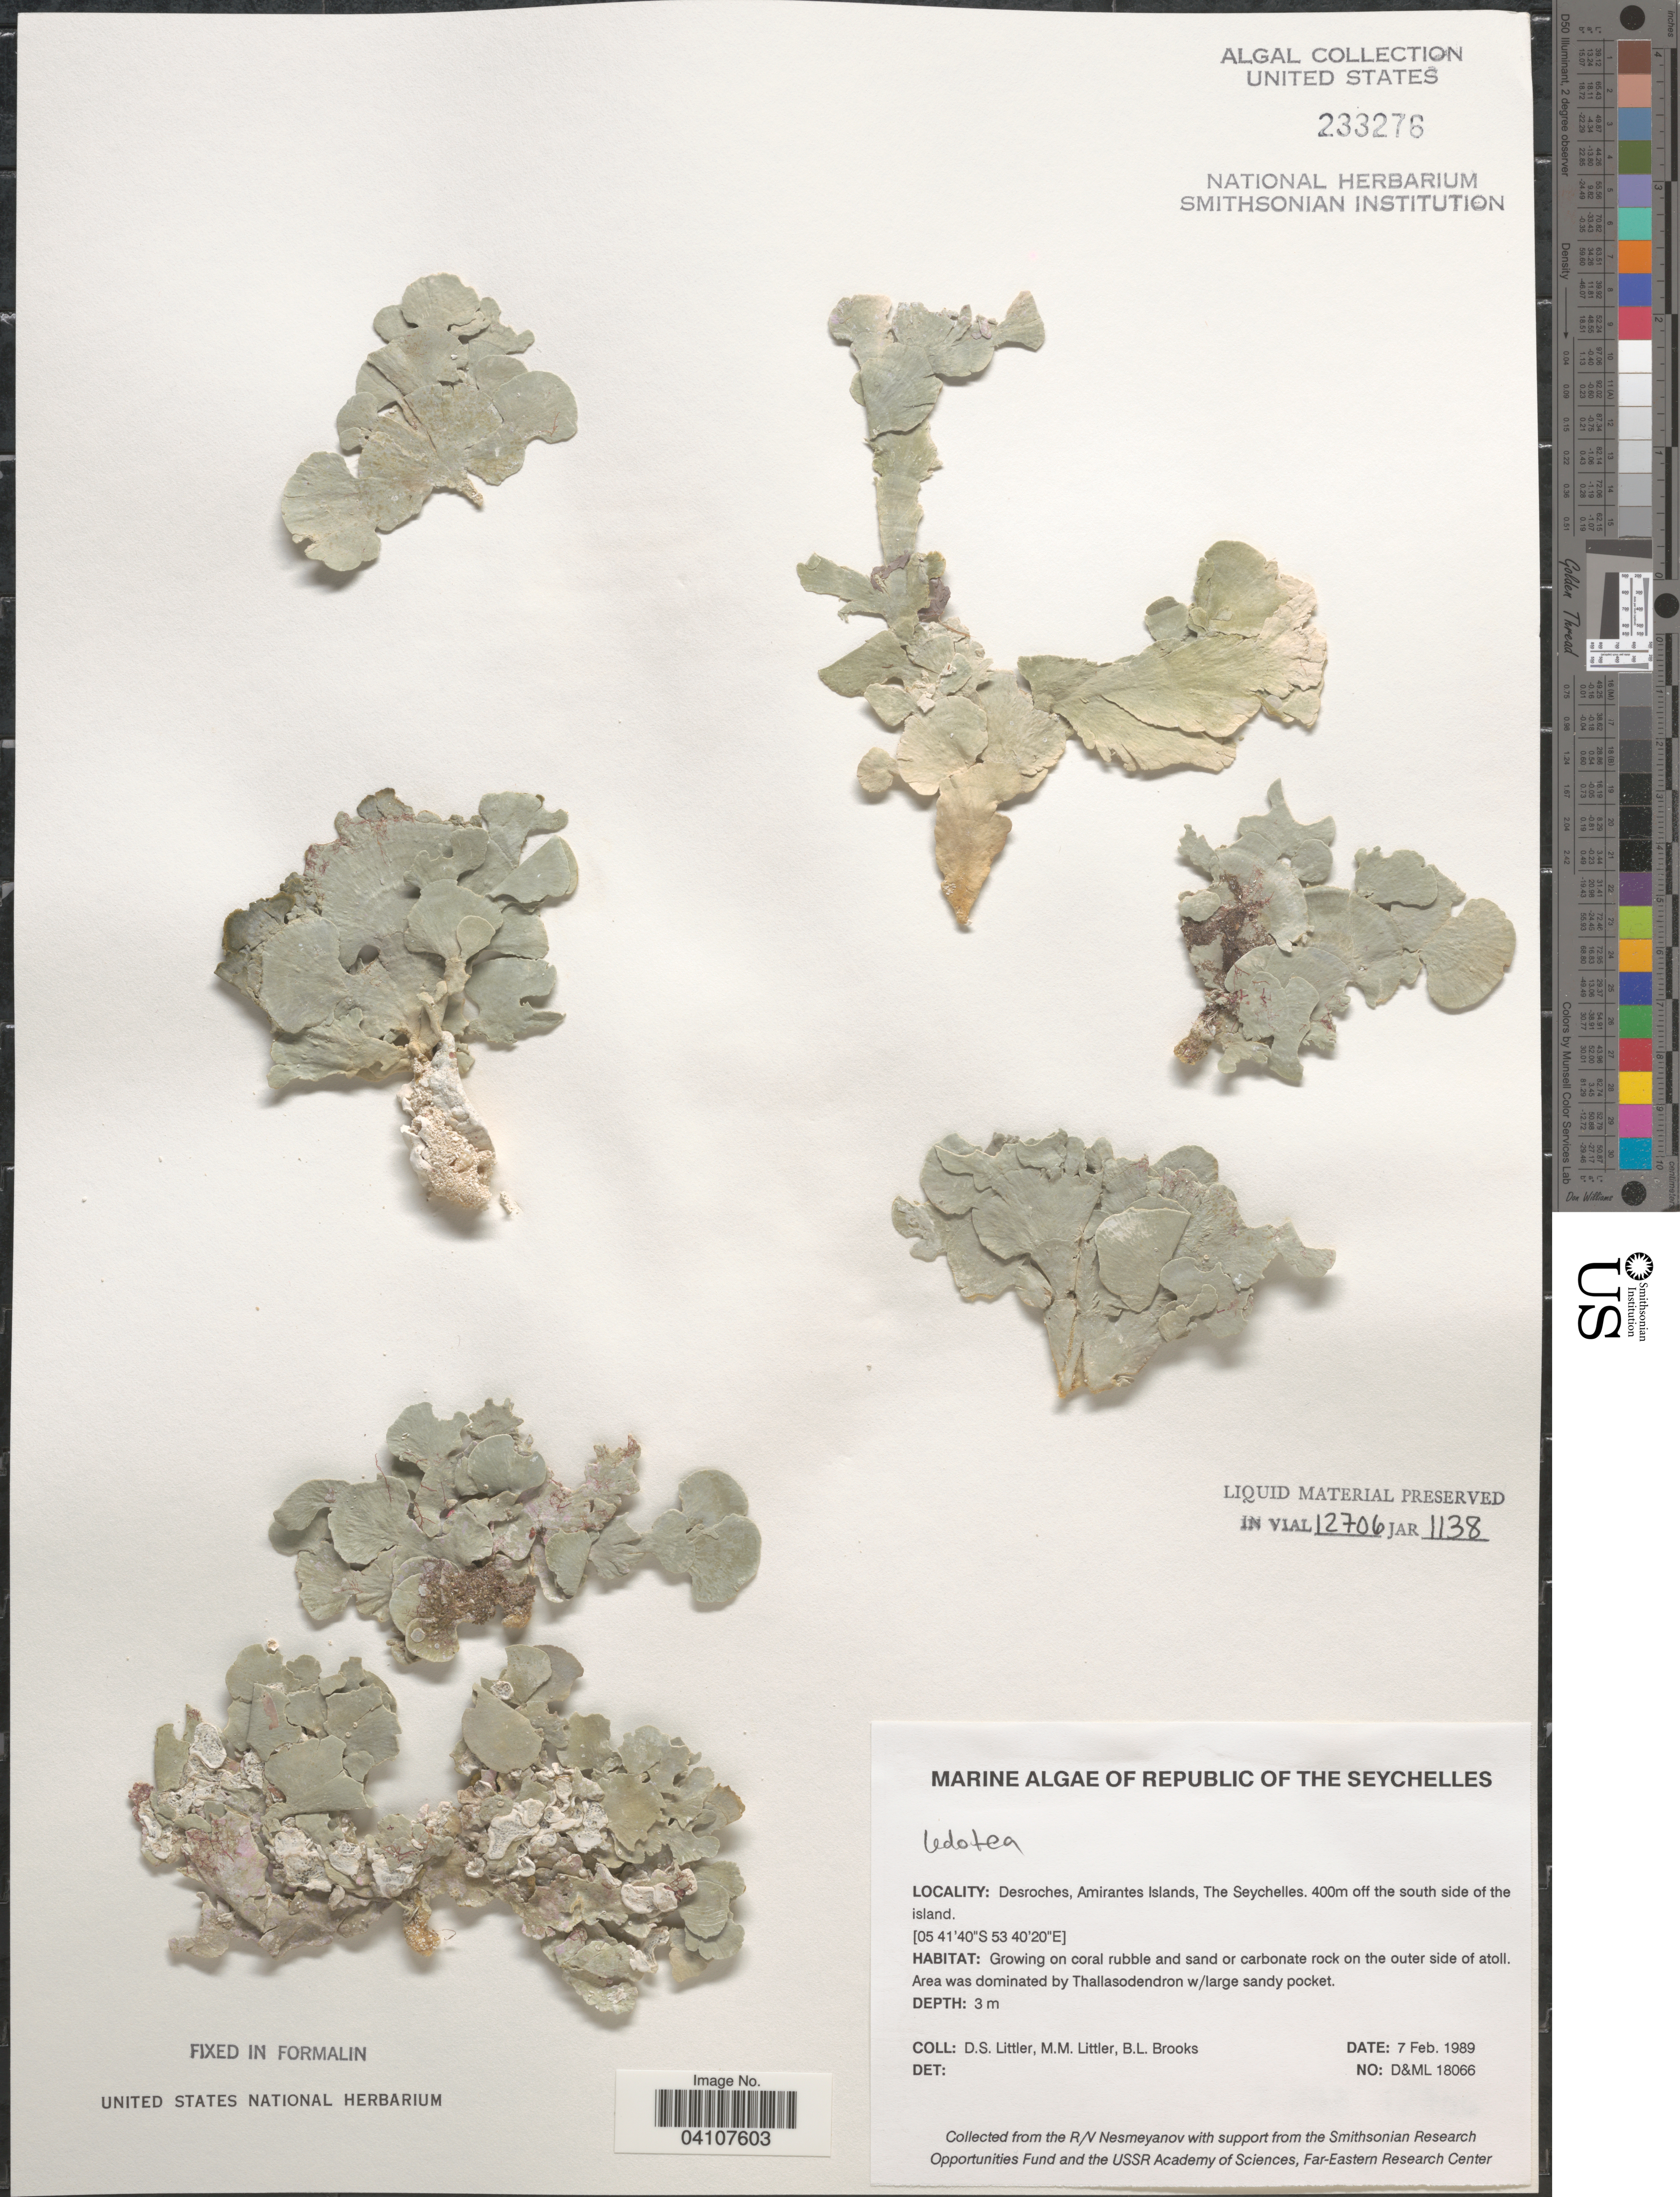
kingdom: Plantae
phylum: Chlorophyta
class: Ulvophyceae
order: Bryopsidales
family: Udoteaceae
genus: Udotea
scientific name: Udotea sp.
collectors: D. S. Littler & B. Brooks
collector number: D&ML18066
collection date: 1989-02-07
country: Seychelles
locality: Republic of the Seychelles. Desroches, Amirantes Islands. 400m off the south side of the island.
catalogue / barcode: US 233276